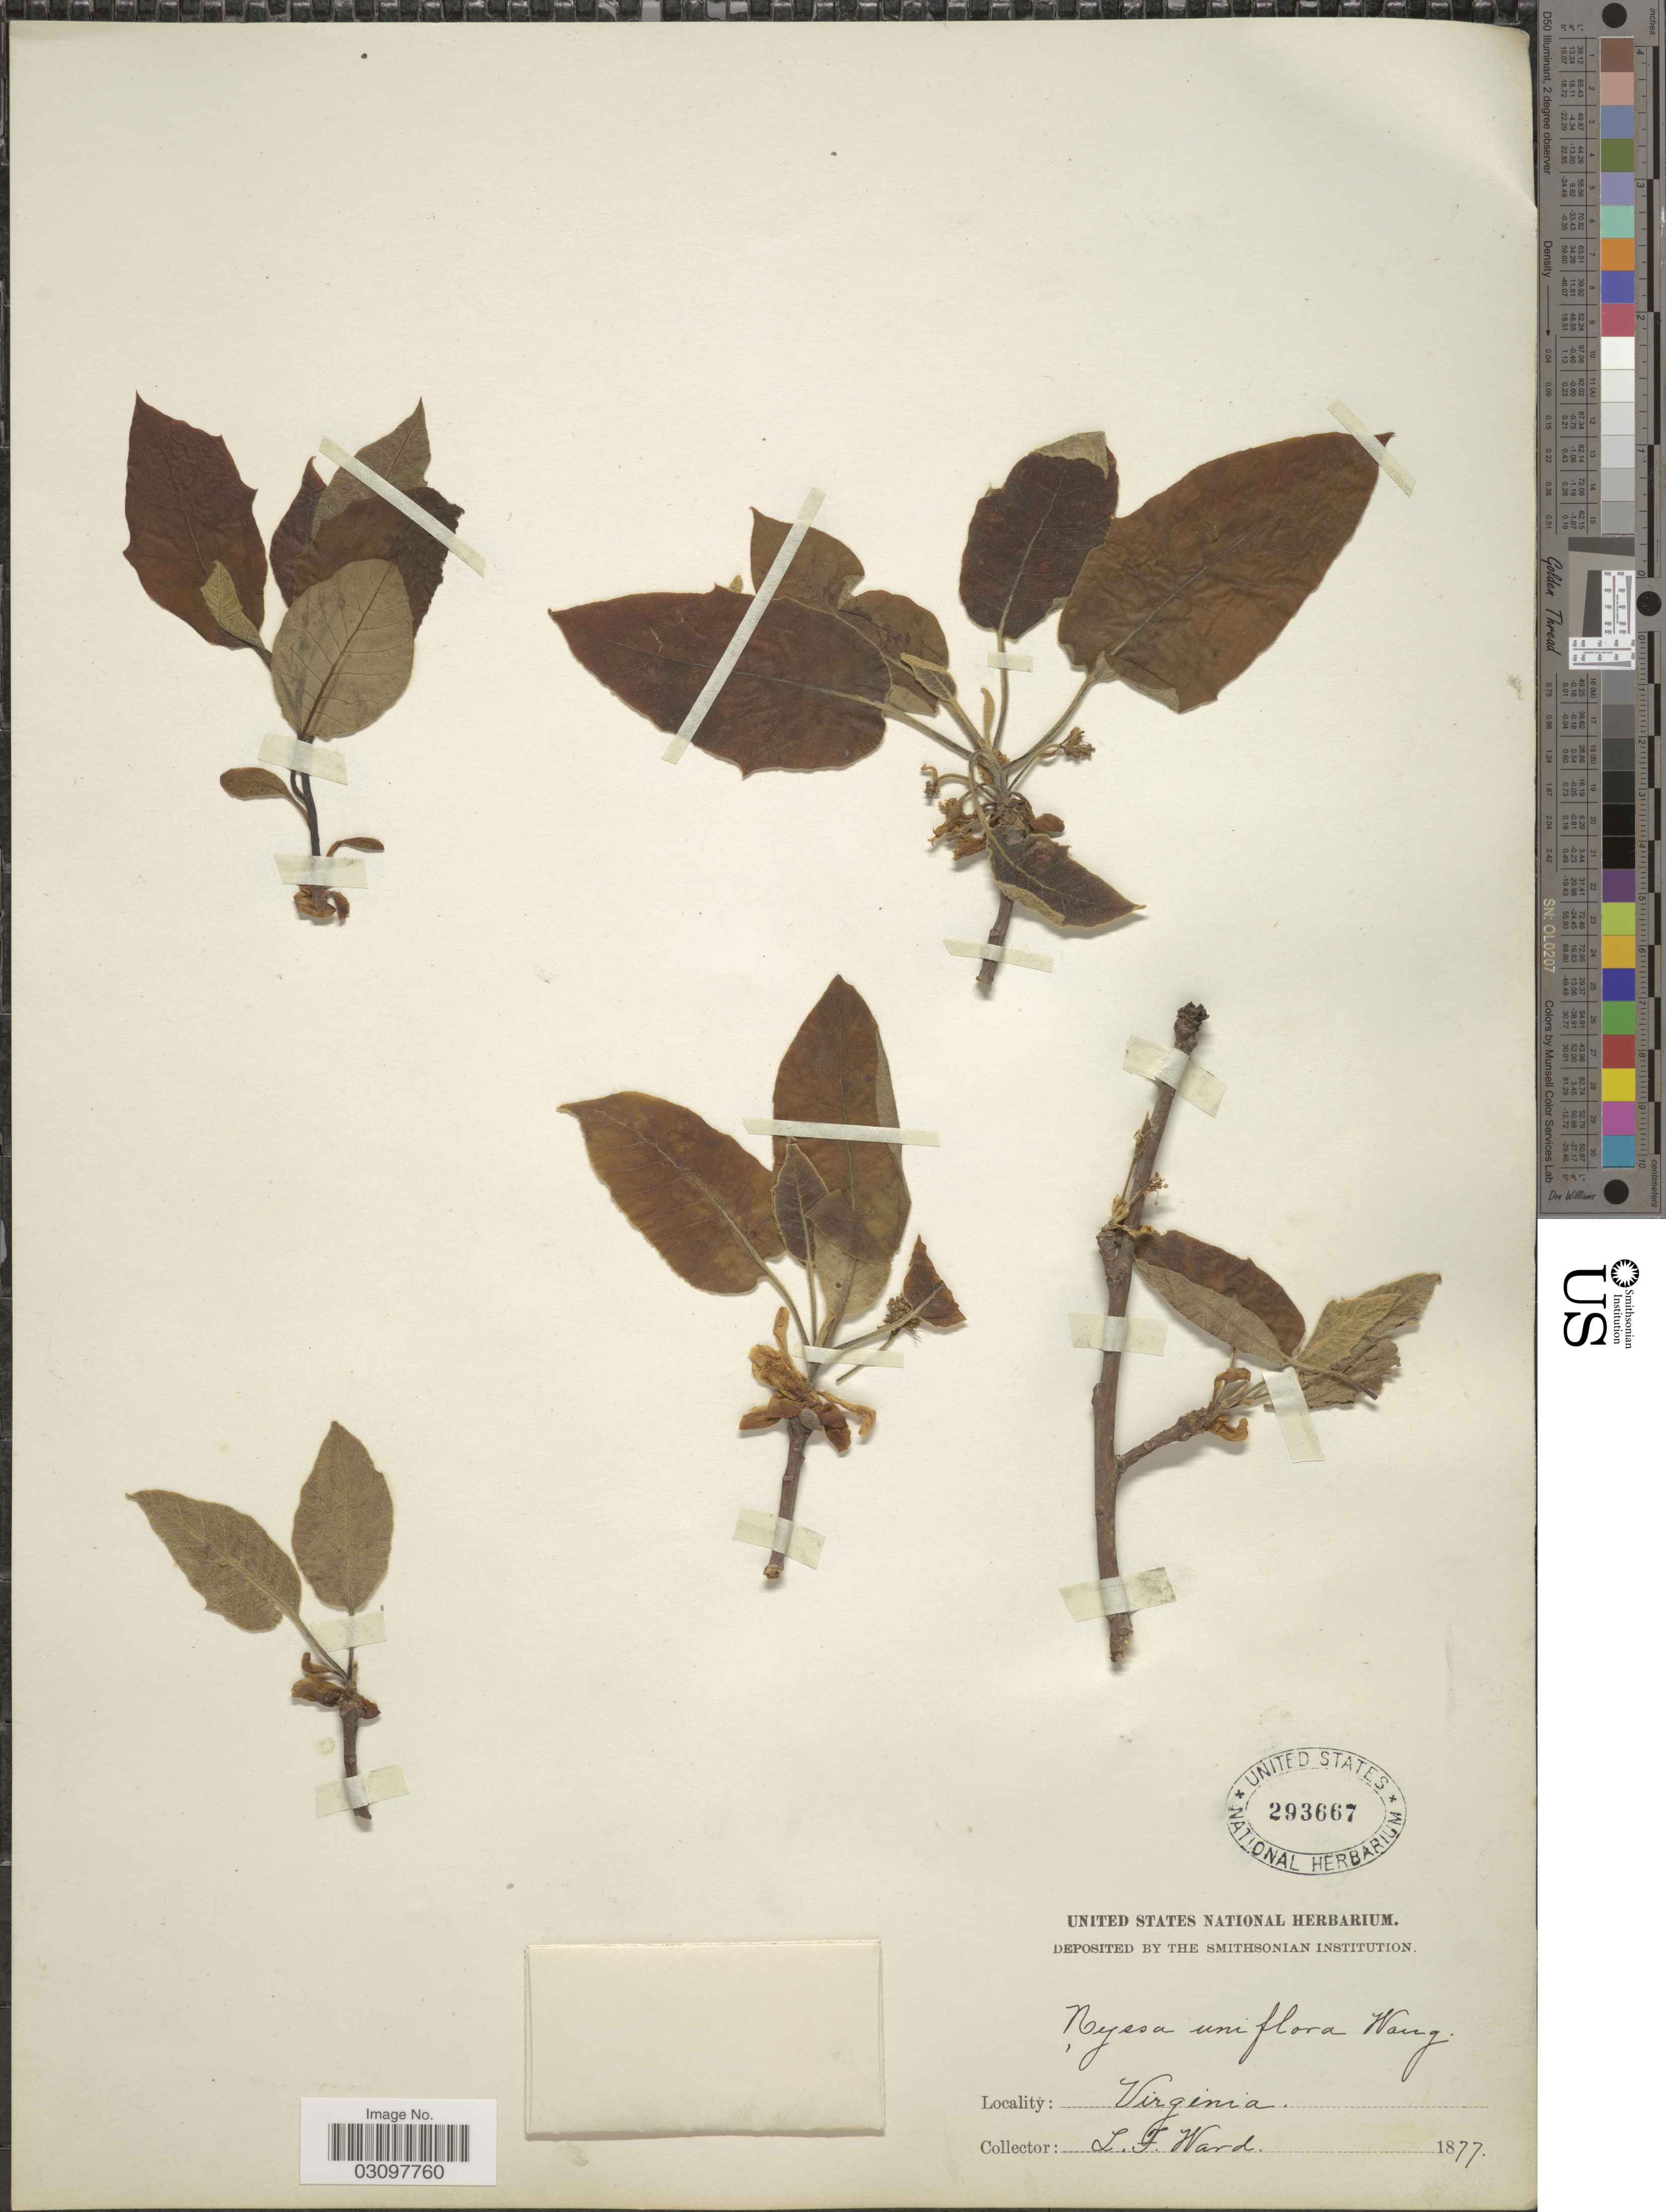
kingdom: Plantae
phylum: Tracheophyta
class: Magnoliopsida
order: Cornales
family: Nyssaceae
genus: Nyssa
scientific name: Nyssa aquatica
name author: L.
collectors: L. Ward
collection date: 1877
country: United States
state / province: Virginia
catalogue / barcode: US 293667